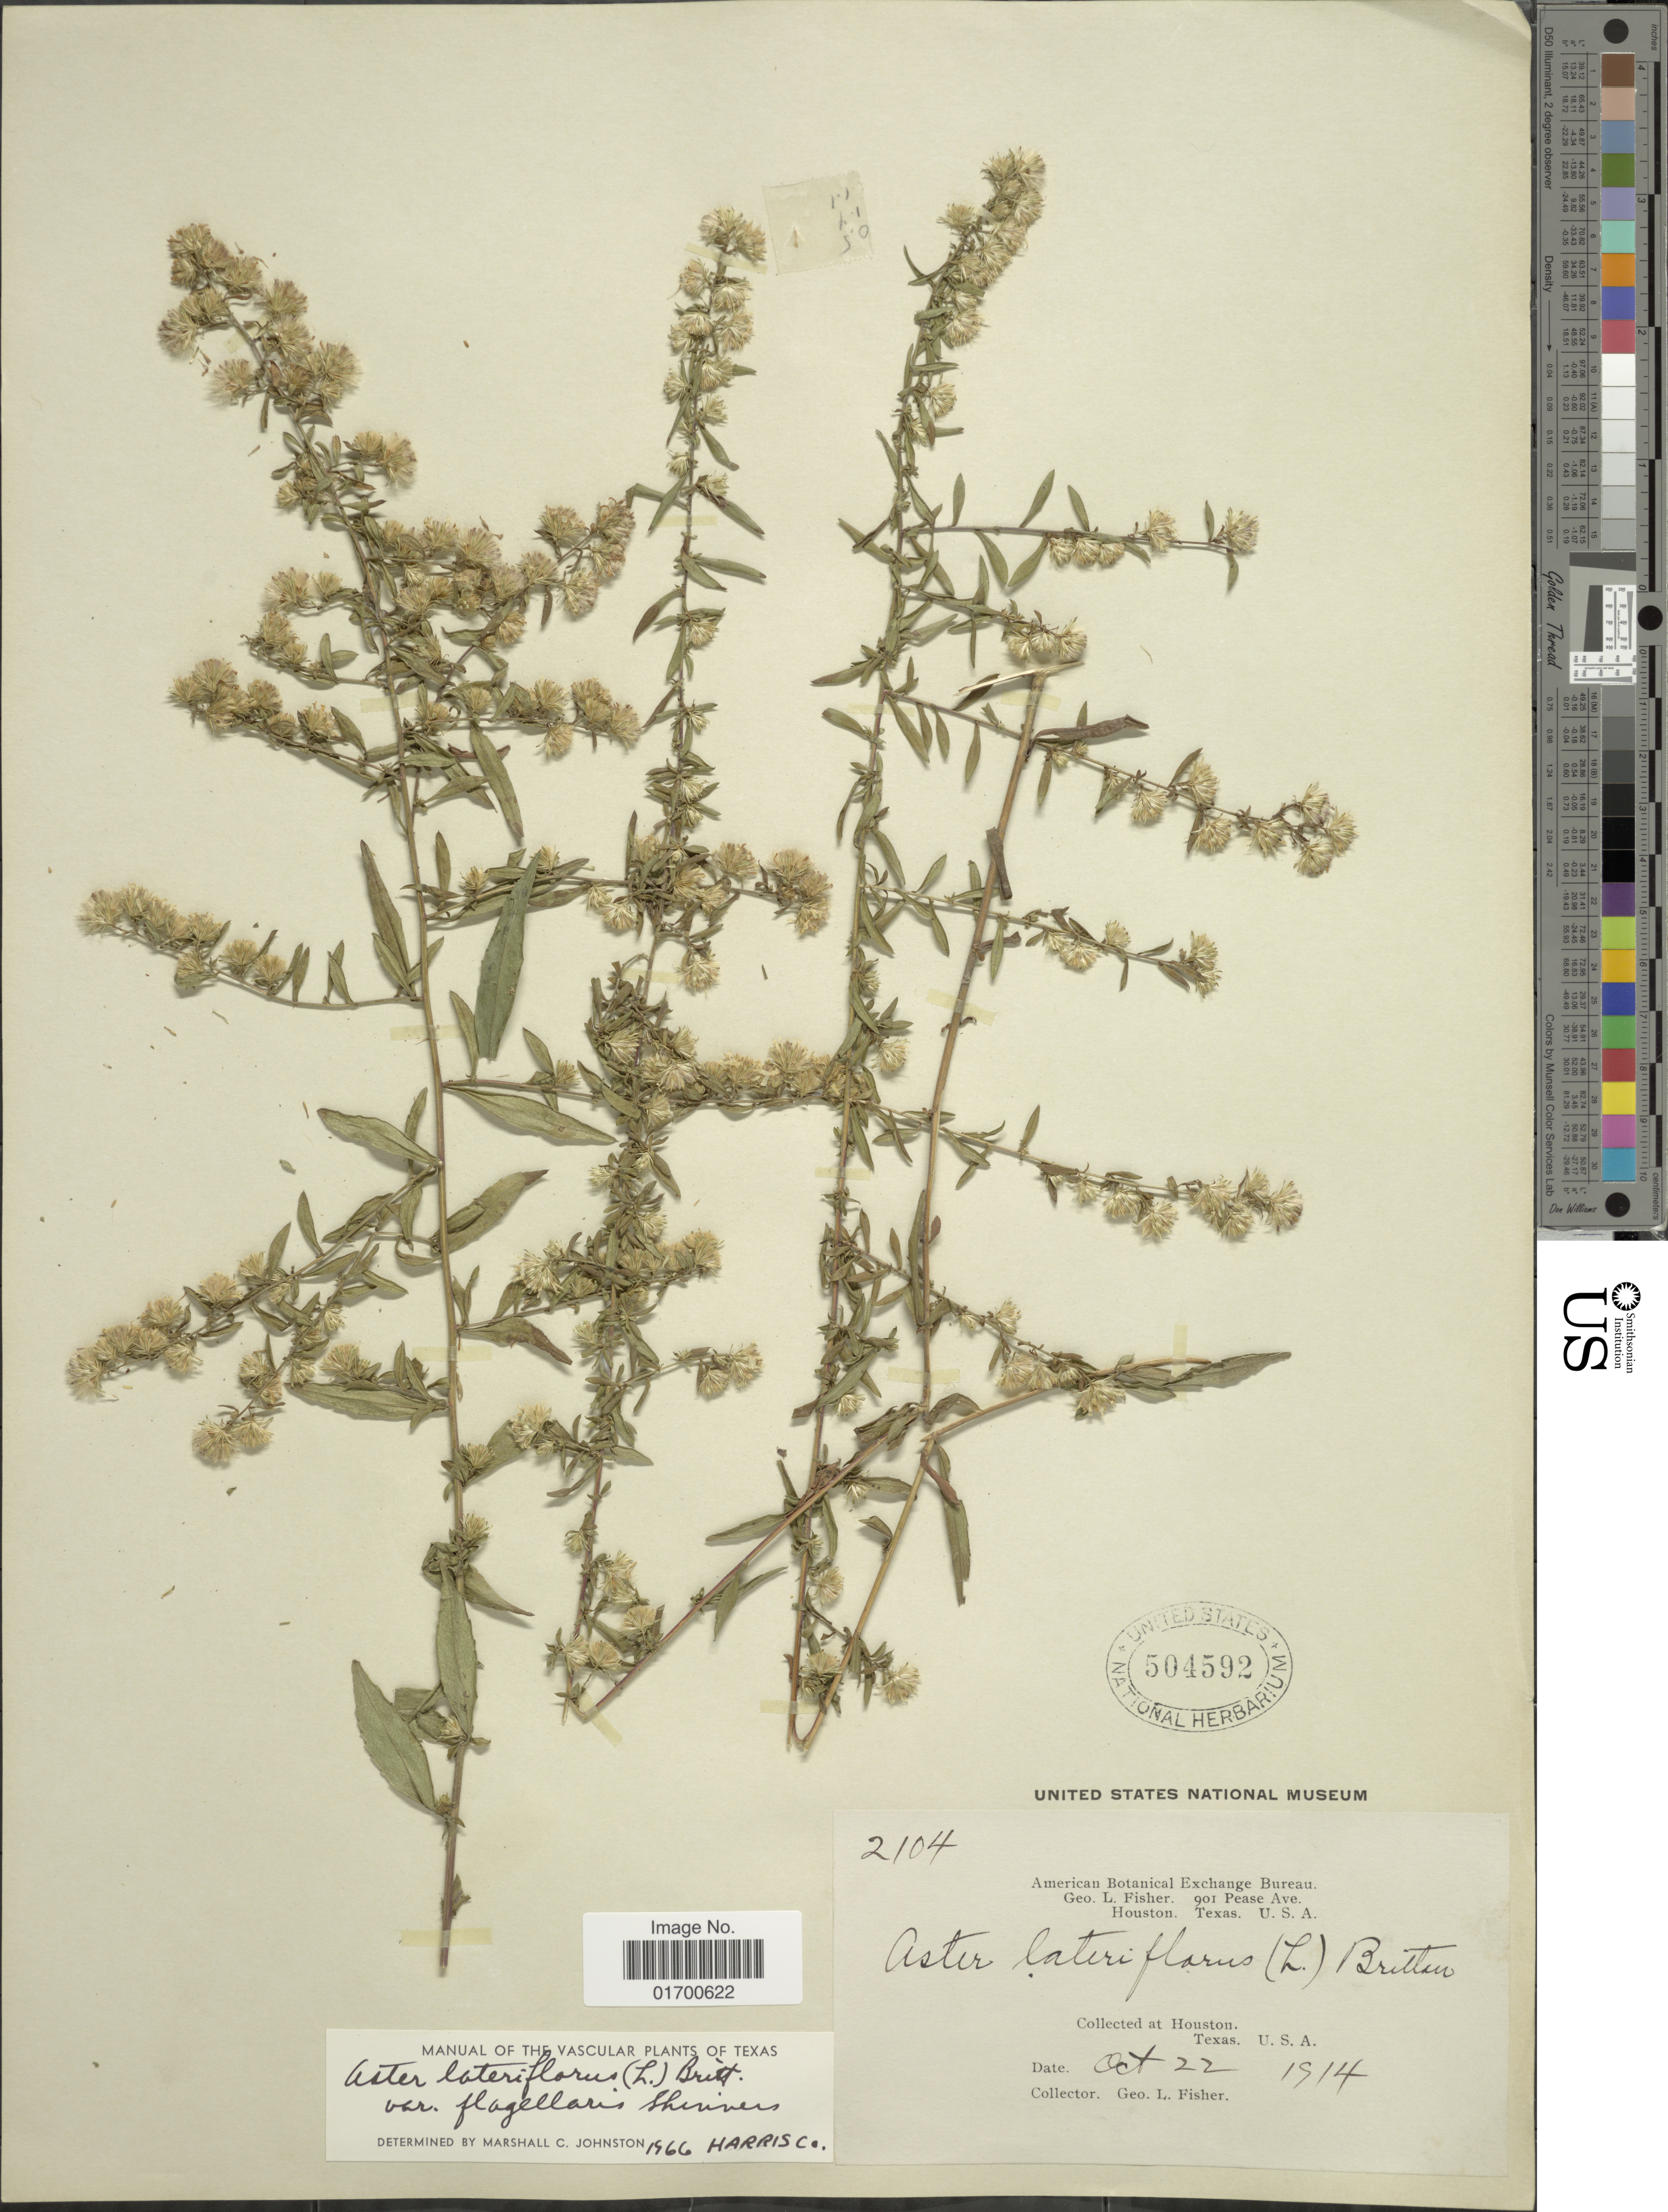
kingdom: Plantae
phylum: Tracheophyta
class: Magnoliopsida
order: Asterales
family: Asteraceae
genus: Symphyotrichum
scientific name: Symphyotrichum lateriflorum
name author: (L.) Á. Löve & D. Löve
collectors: G. L. Fisher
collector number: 2104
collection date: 1914-10-22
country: United States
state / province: Texas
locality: Houston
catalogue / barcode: US 504592